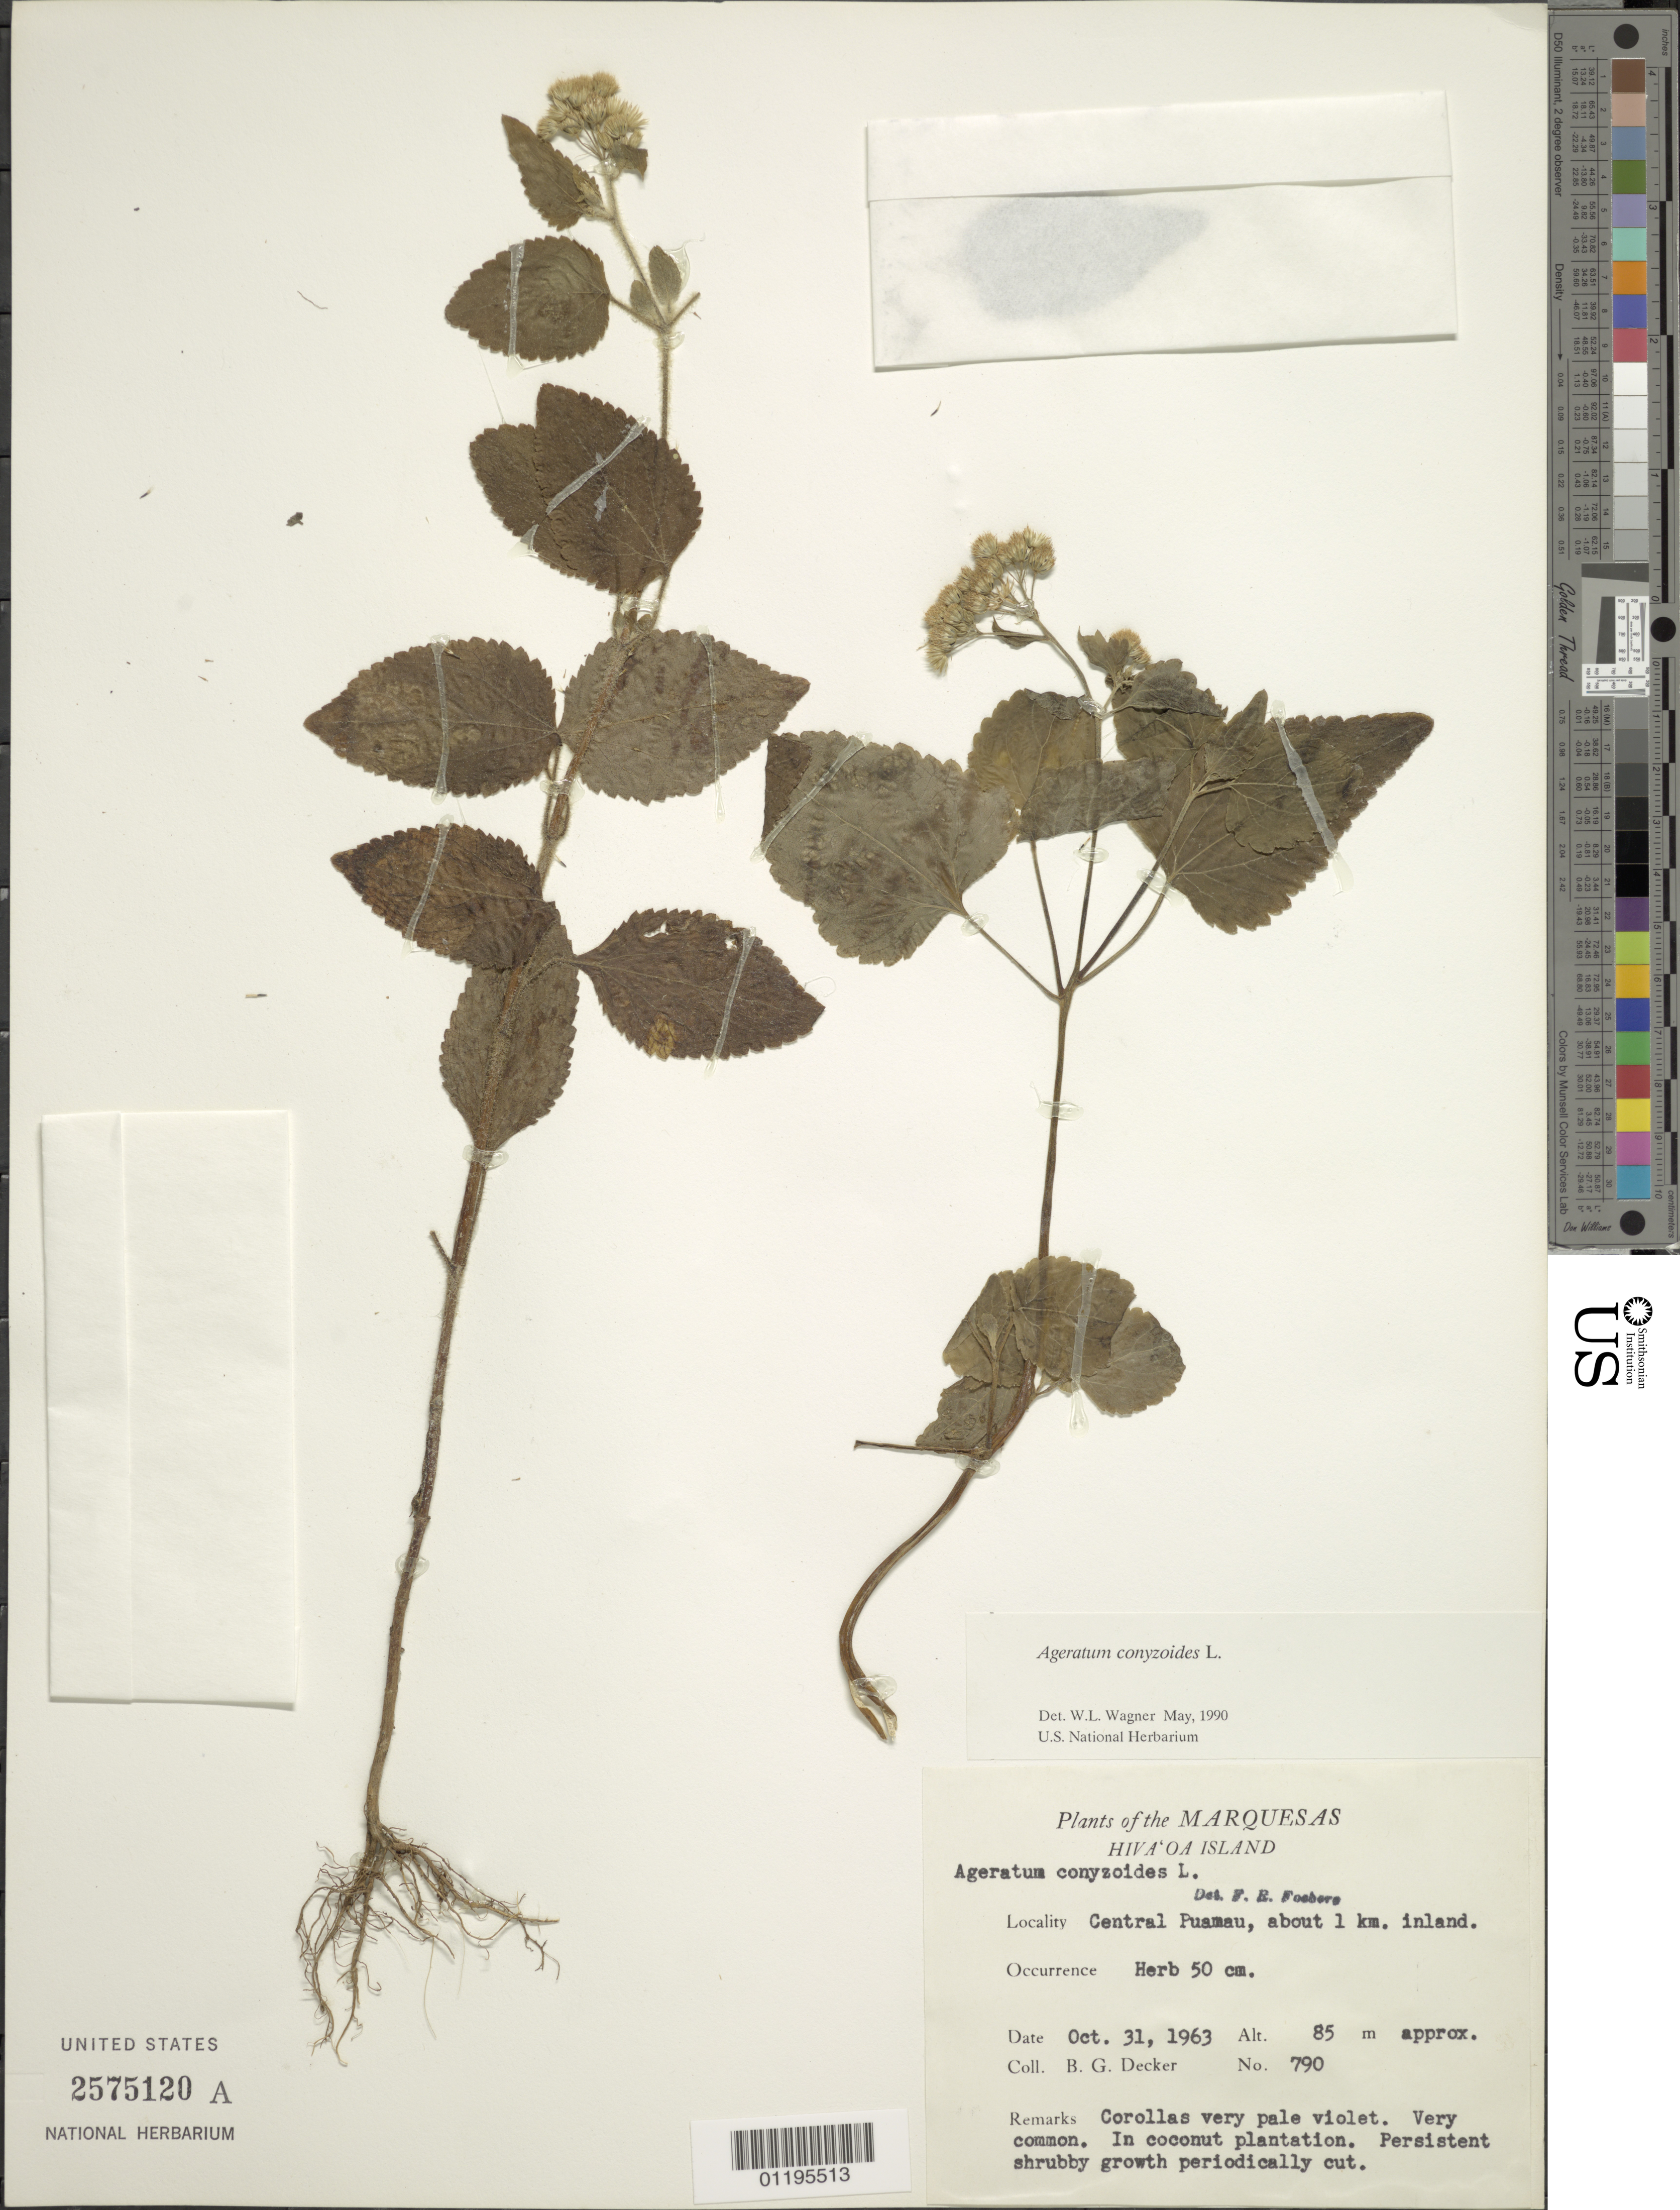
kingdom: Plantae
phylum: Tracheophyta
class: Magnoliopsida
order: Asterales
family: Asteraceae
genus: Ageratum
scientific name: Ageratum conyzoides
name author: L.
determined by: Wagner, W. L., (BOT), Smithsonian Institution - National Museum of Natural History (UNITED STATES)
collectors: B. G. Decker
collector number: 790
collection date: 1963-10-31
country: French Polynesia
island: Hiva Oa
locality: central Puamau, 1 km inland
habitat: In coconut plantation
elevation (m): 85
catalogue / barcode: US 2575120A